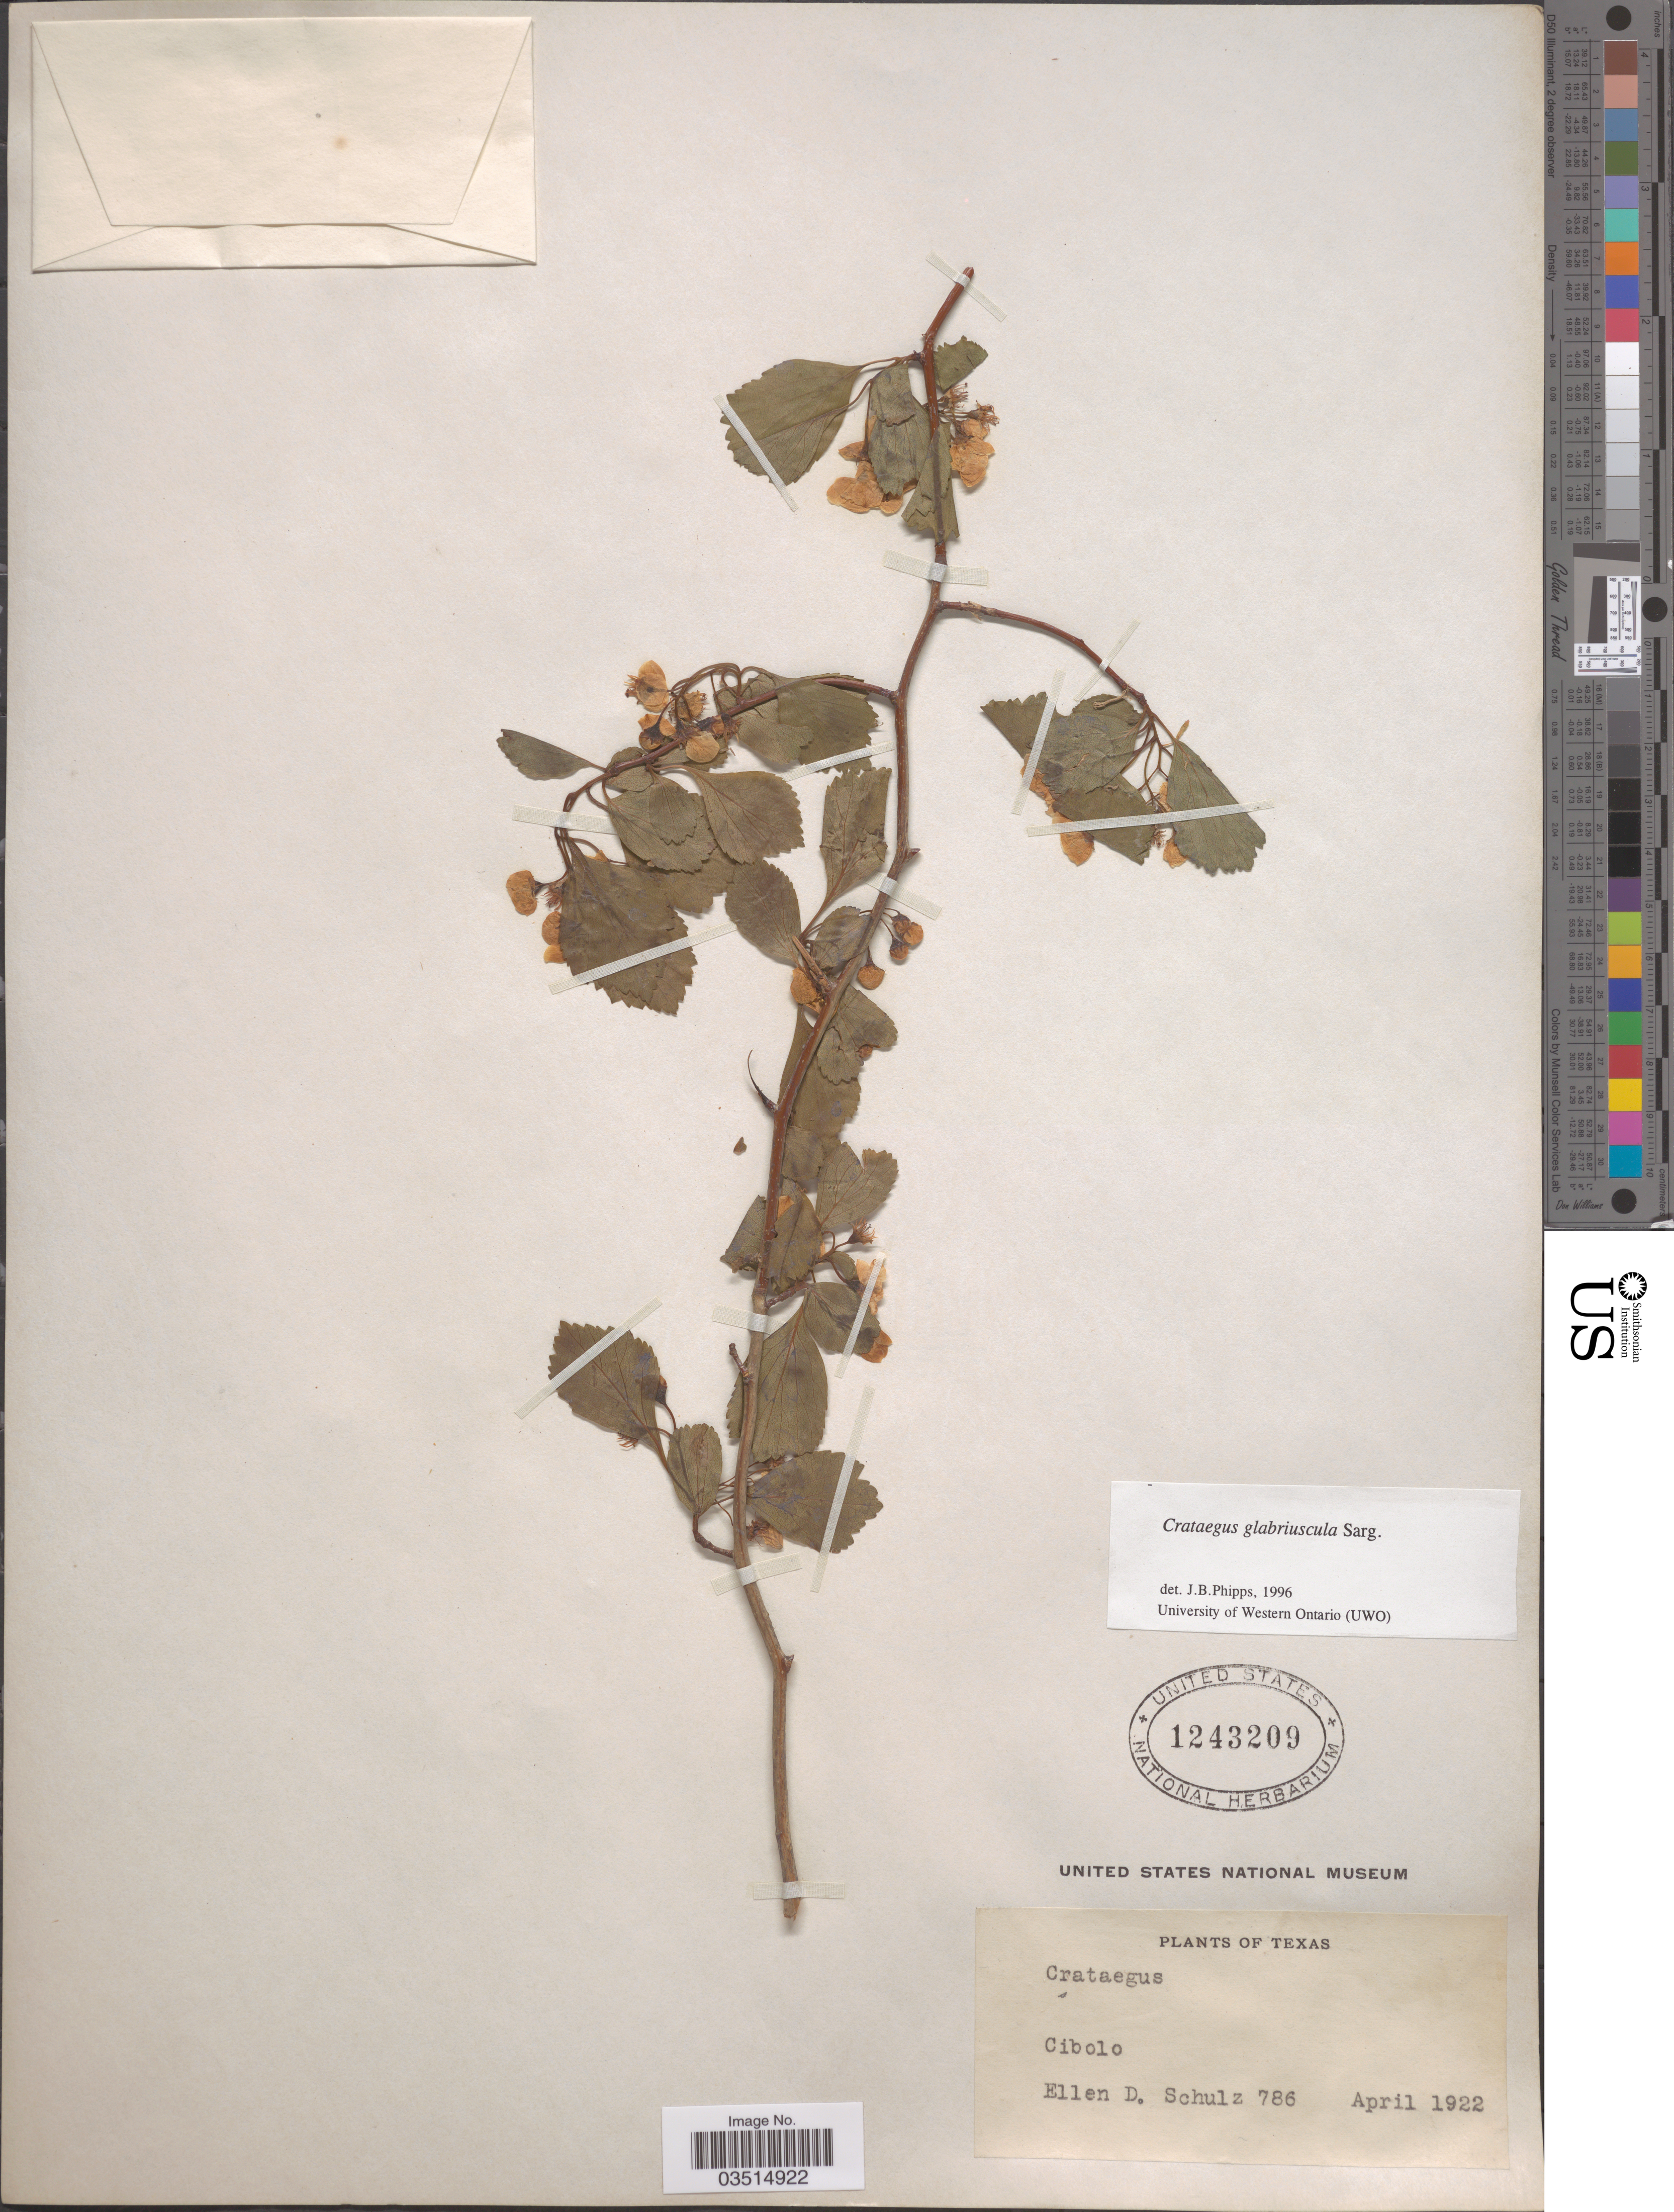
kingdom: Plantae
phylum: Tracheophyta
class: Magnoliopsida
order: Rosales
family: Rosaceae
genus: Crataegus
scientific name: Crataegus glabriuscula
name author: Sarg.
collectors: E. D. Schulz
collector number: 786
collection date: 1922-04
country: United States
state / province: Texas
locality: Cibolo.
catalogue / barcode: US 1243209